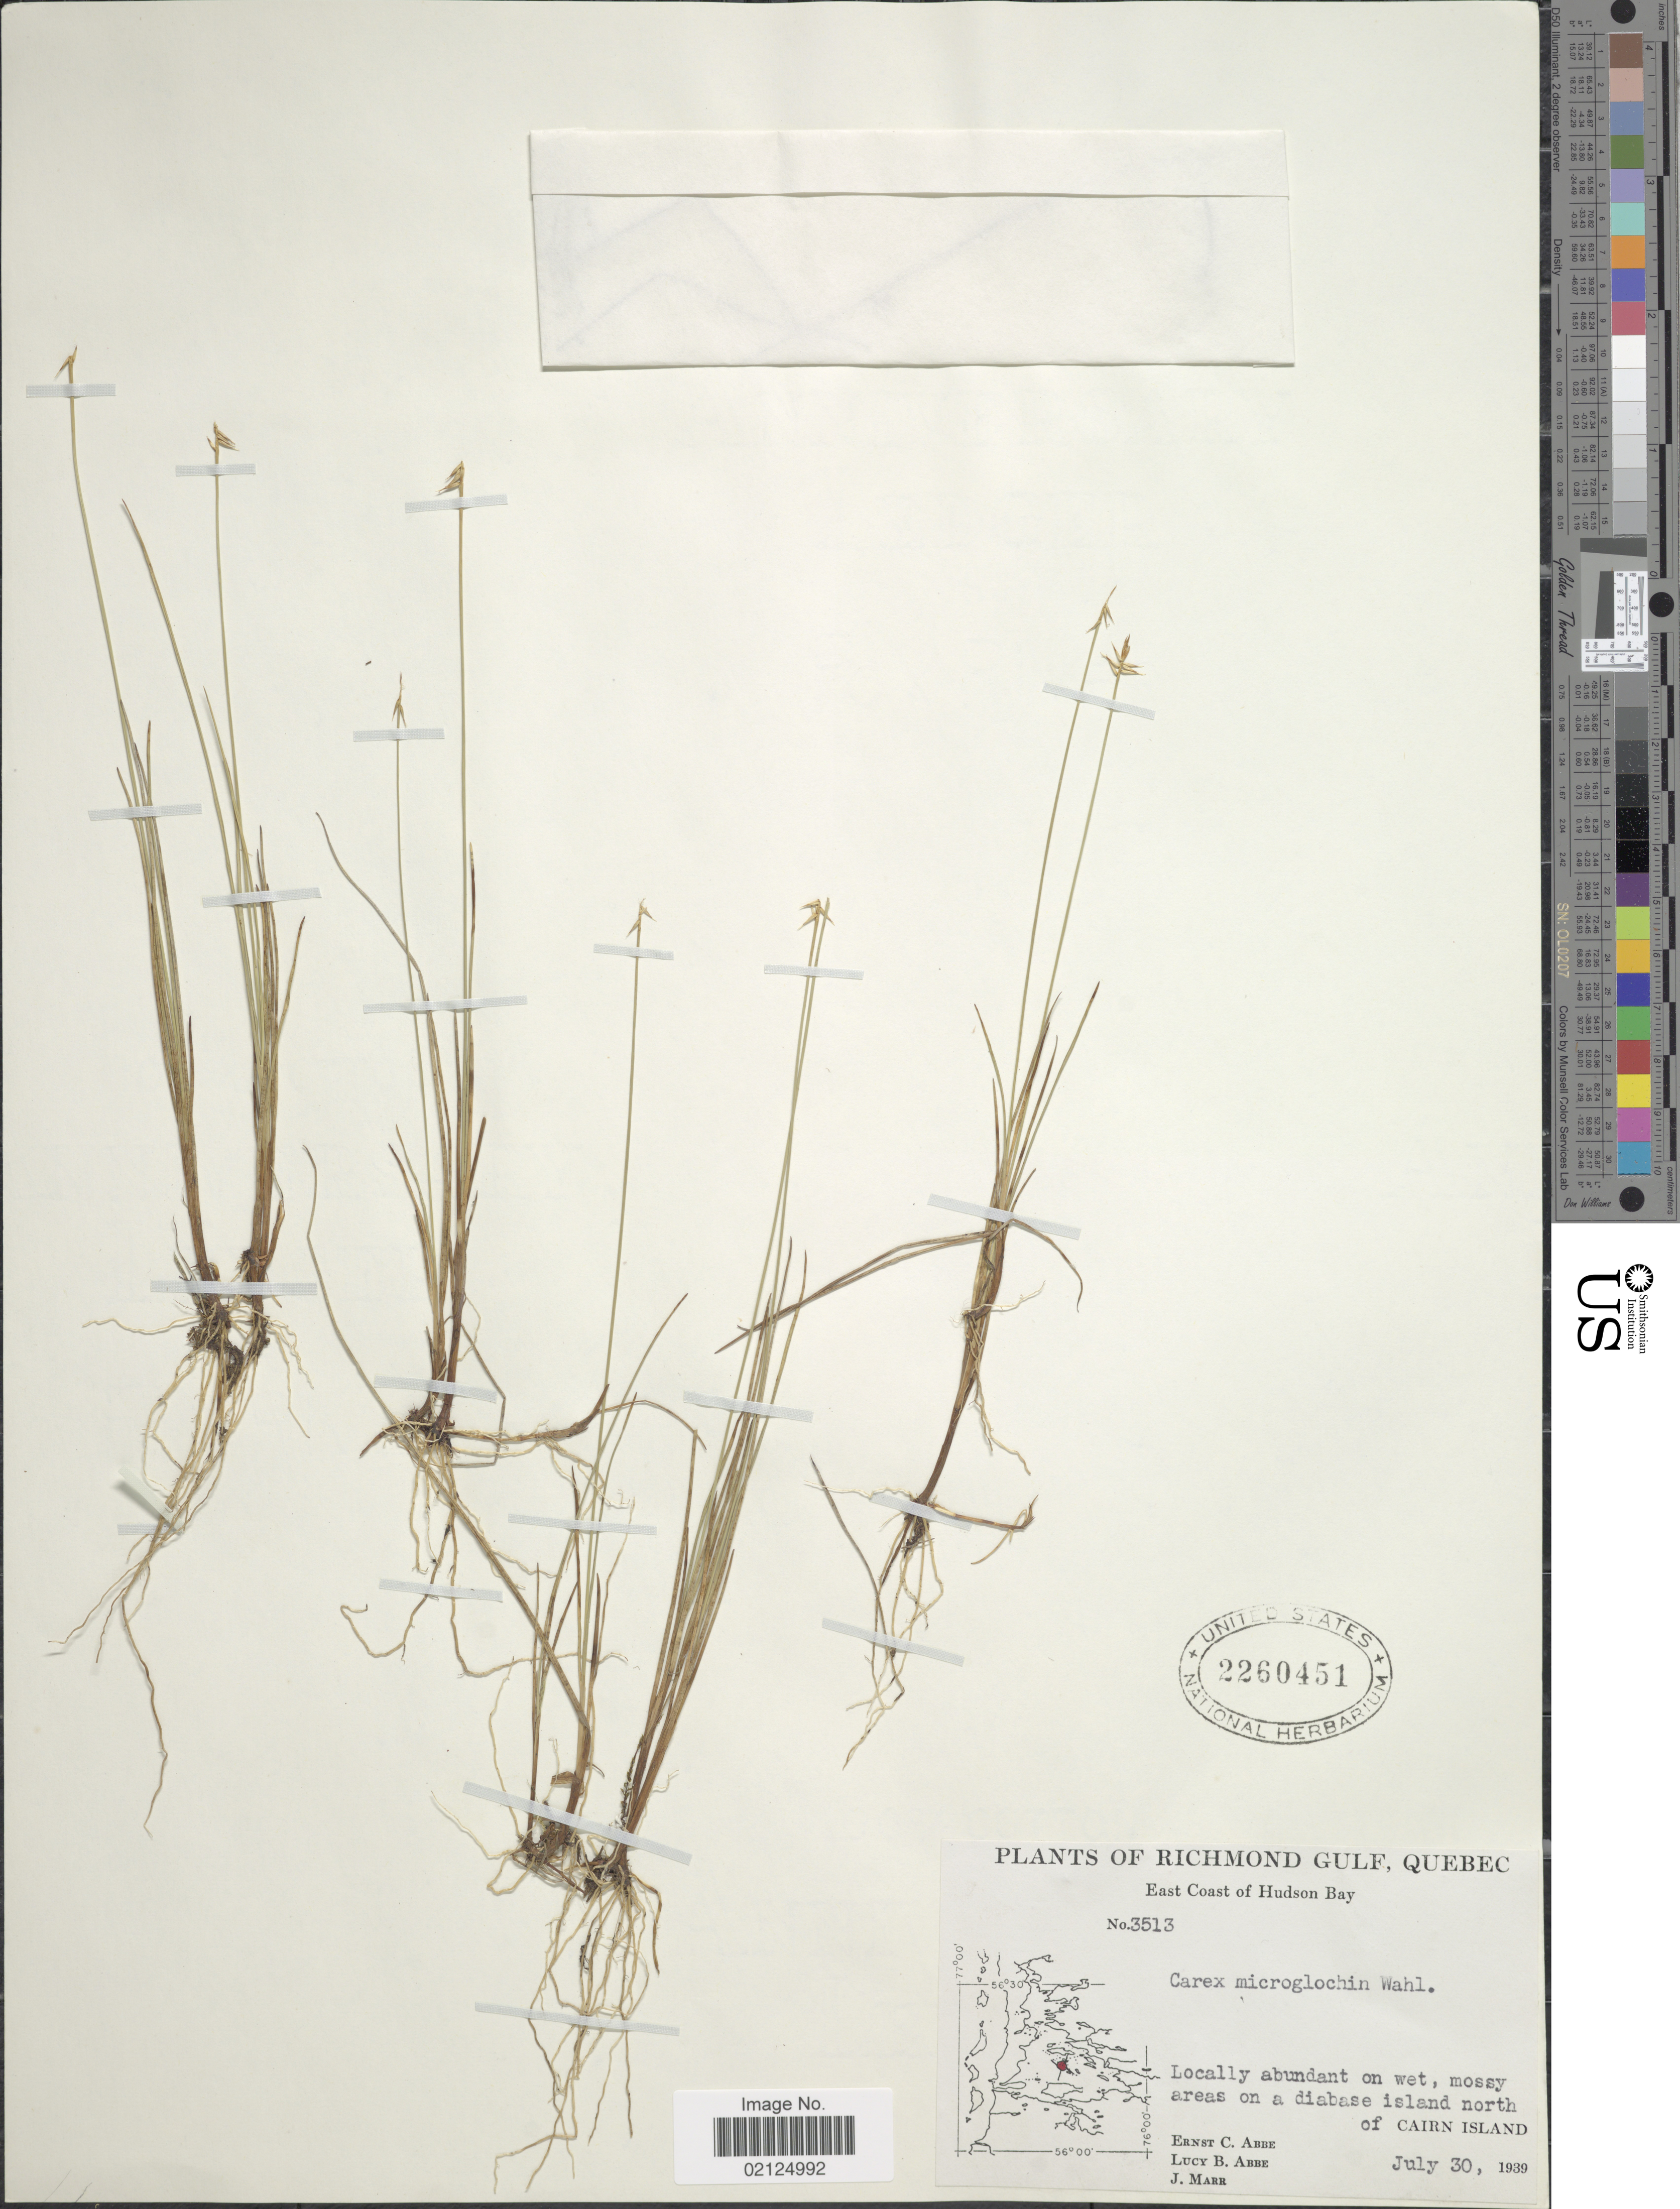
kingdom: Plantae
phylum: Tracheophyta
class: Liliopsida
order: Poales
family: Cyperaceae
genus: Carex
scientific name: Carex microglochin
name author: Wahlenb.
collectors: E. C. Abbe, L. B. Abbe & J. Marr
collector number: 3513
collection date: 1939-07-30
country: Canada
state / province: Quebec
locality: East Coast of Hudson Bay. Island north of Cairn Island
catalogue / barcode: US 2260451